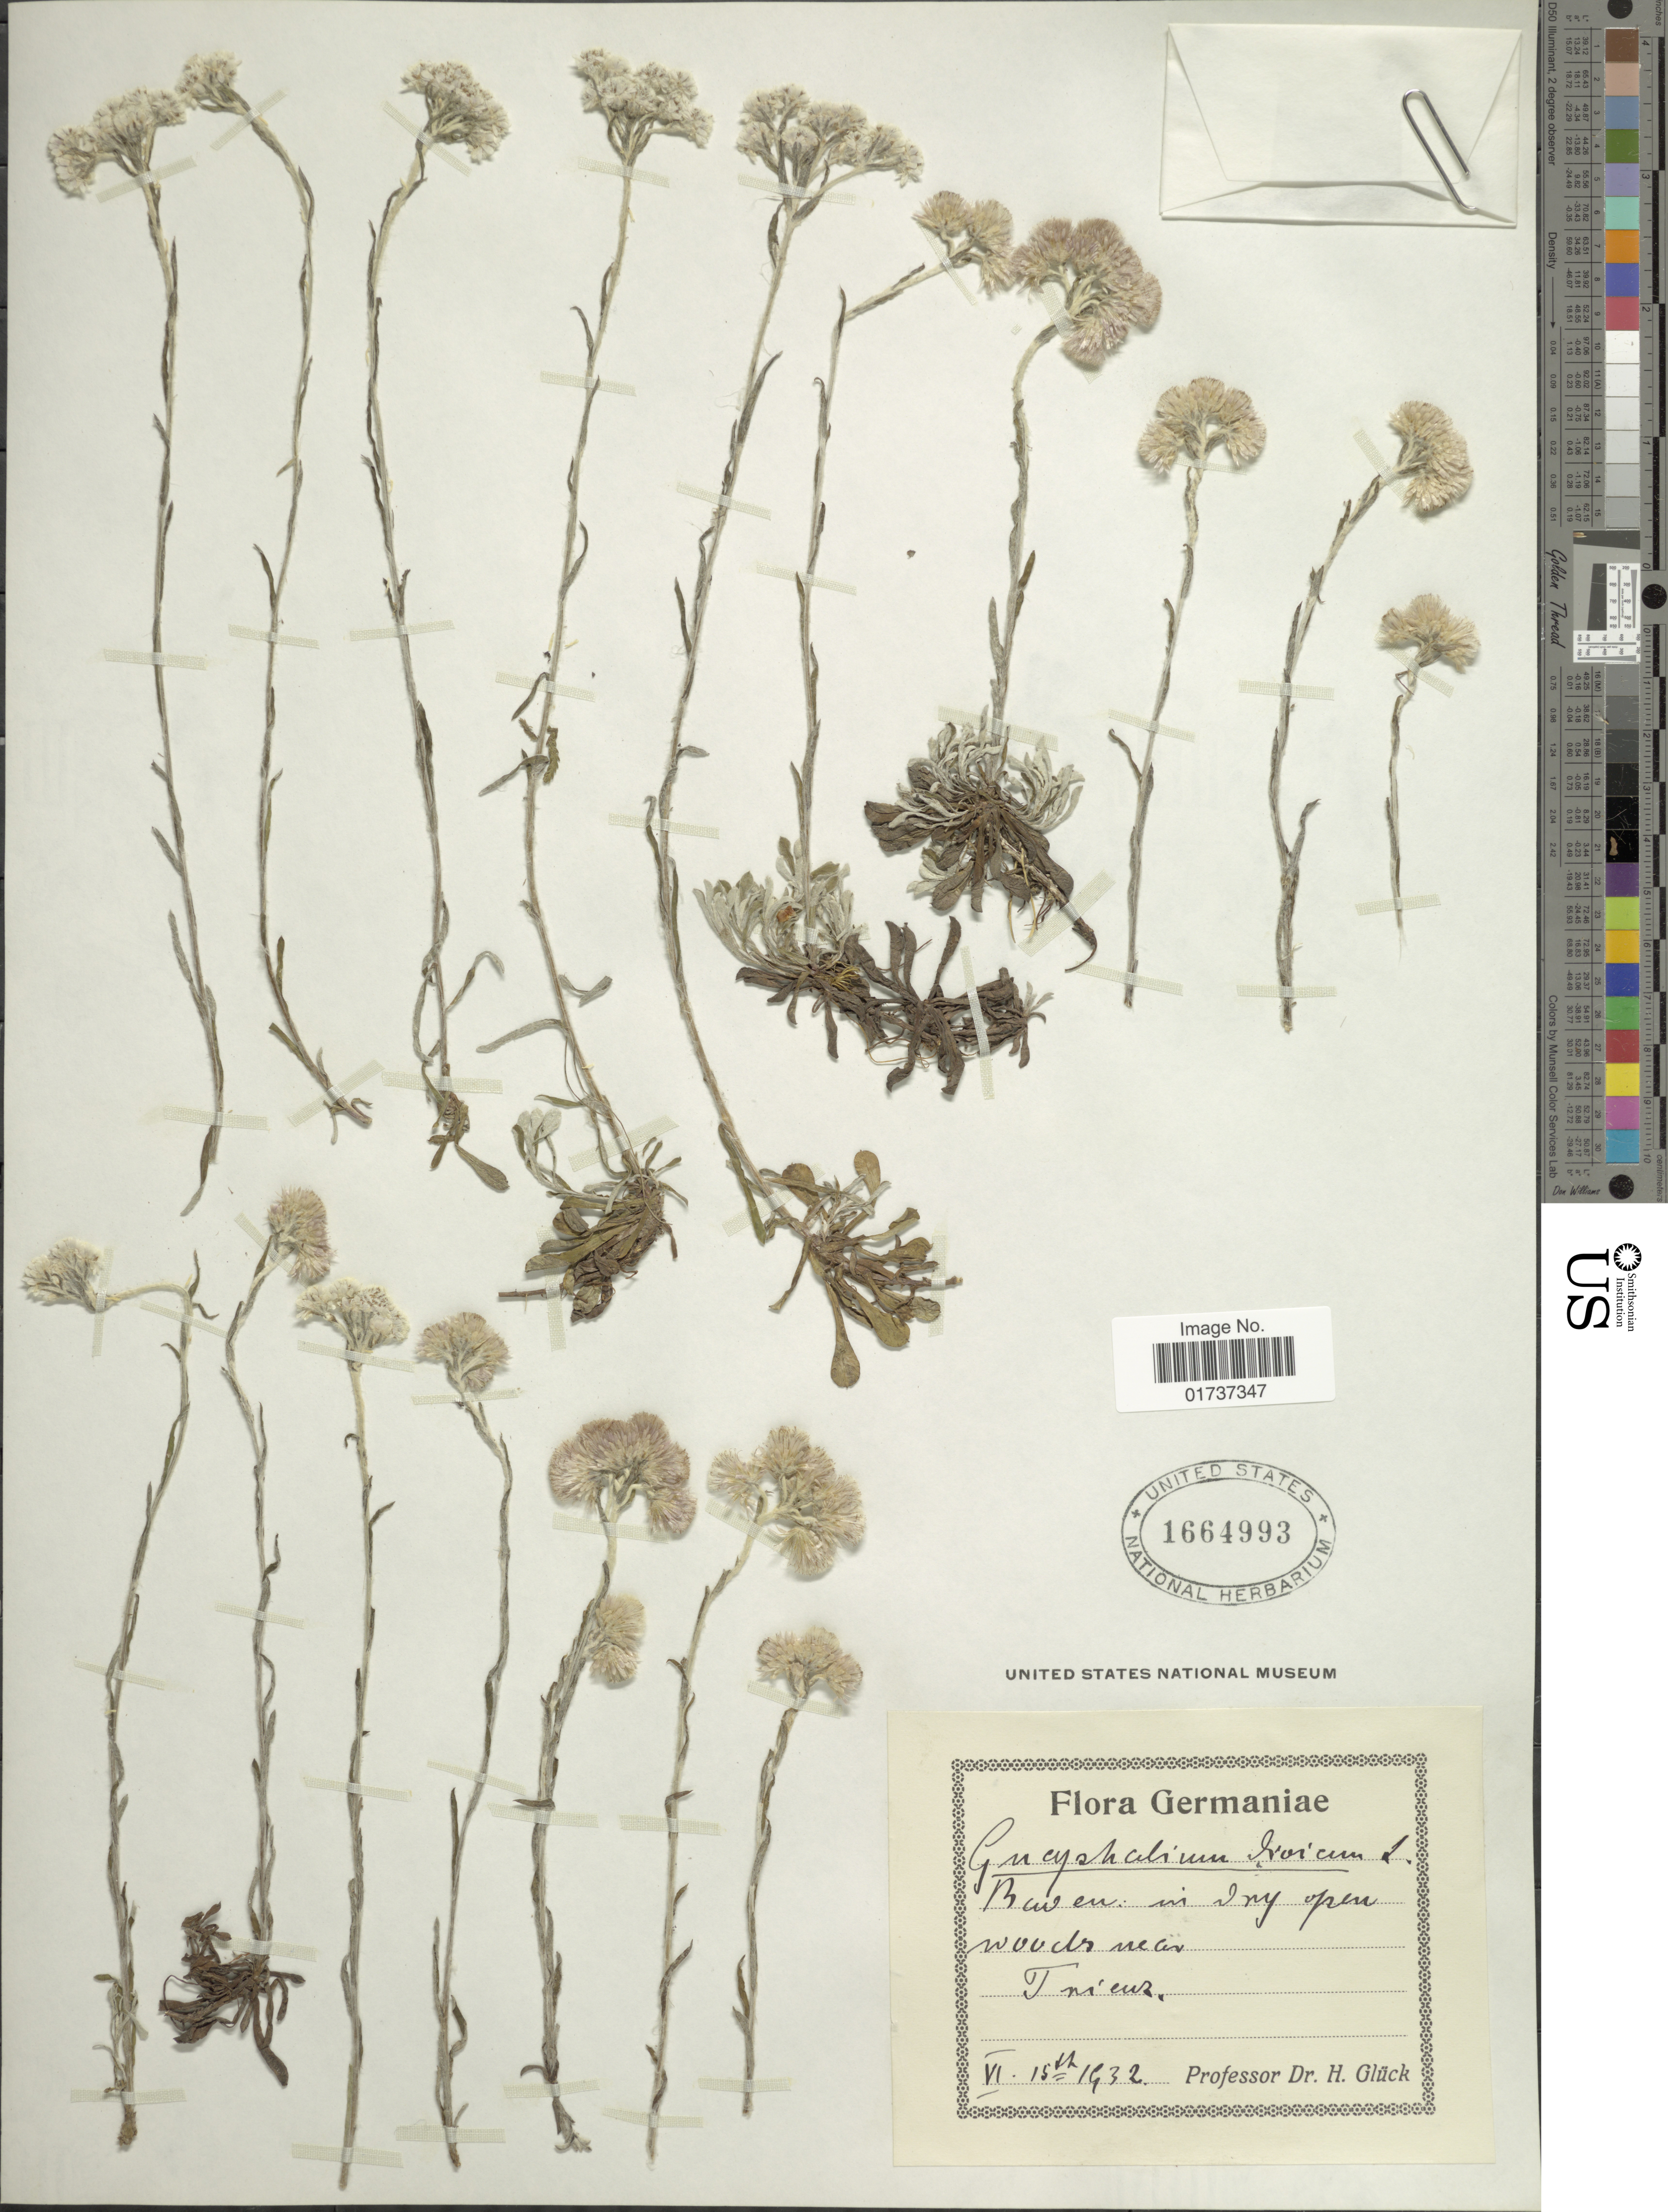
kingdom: Plantae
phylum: Tracheophyta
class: Magnoliopsida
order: Asterales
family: Asteraceae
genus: Gnaphalium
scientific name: Gnaphalium dioicum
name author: L.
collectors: H. Glück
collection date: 1932-06-15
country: Germany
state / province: Baden-Württemberg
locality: Baden: in dry open woods near Trieuz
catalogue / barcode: US 1664993